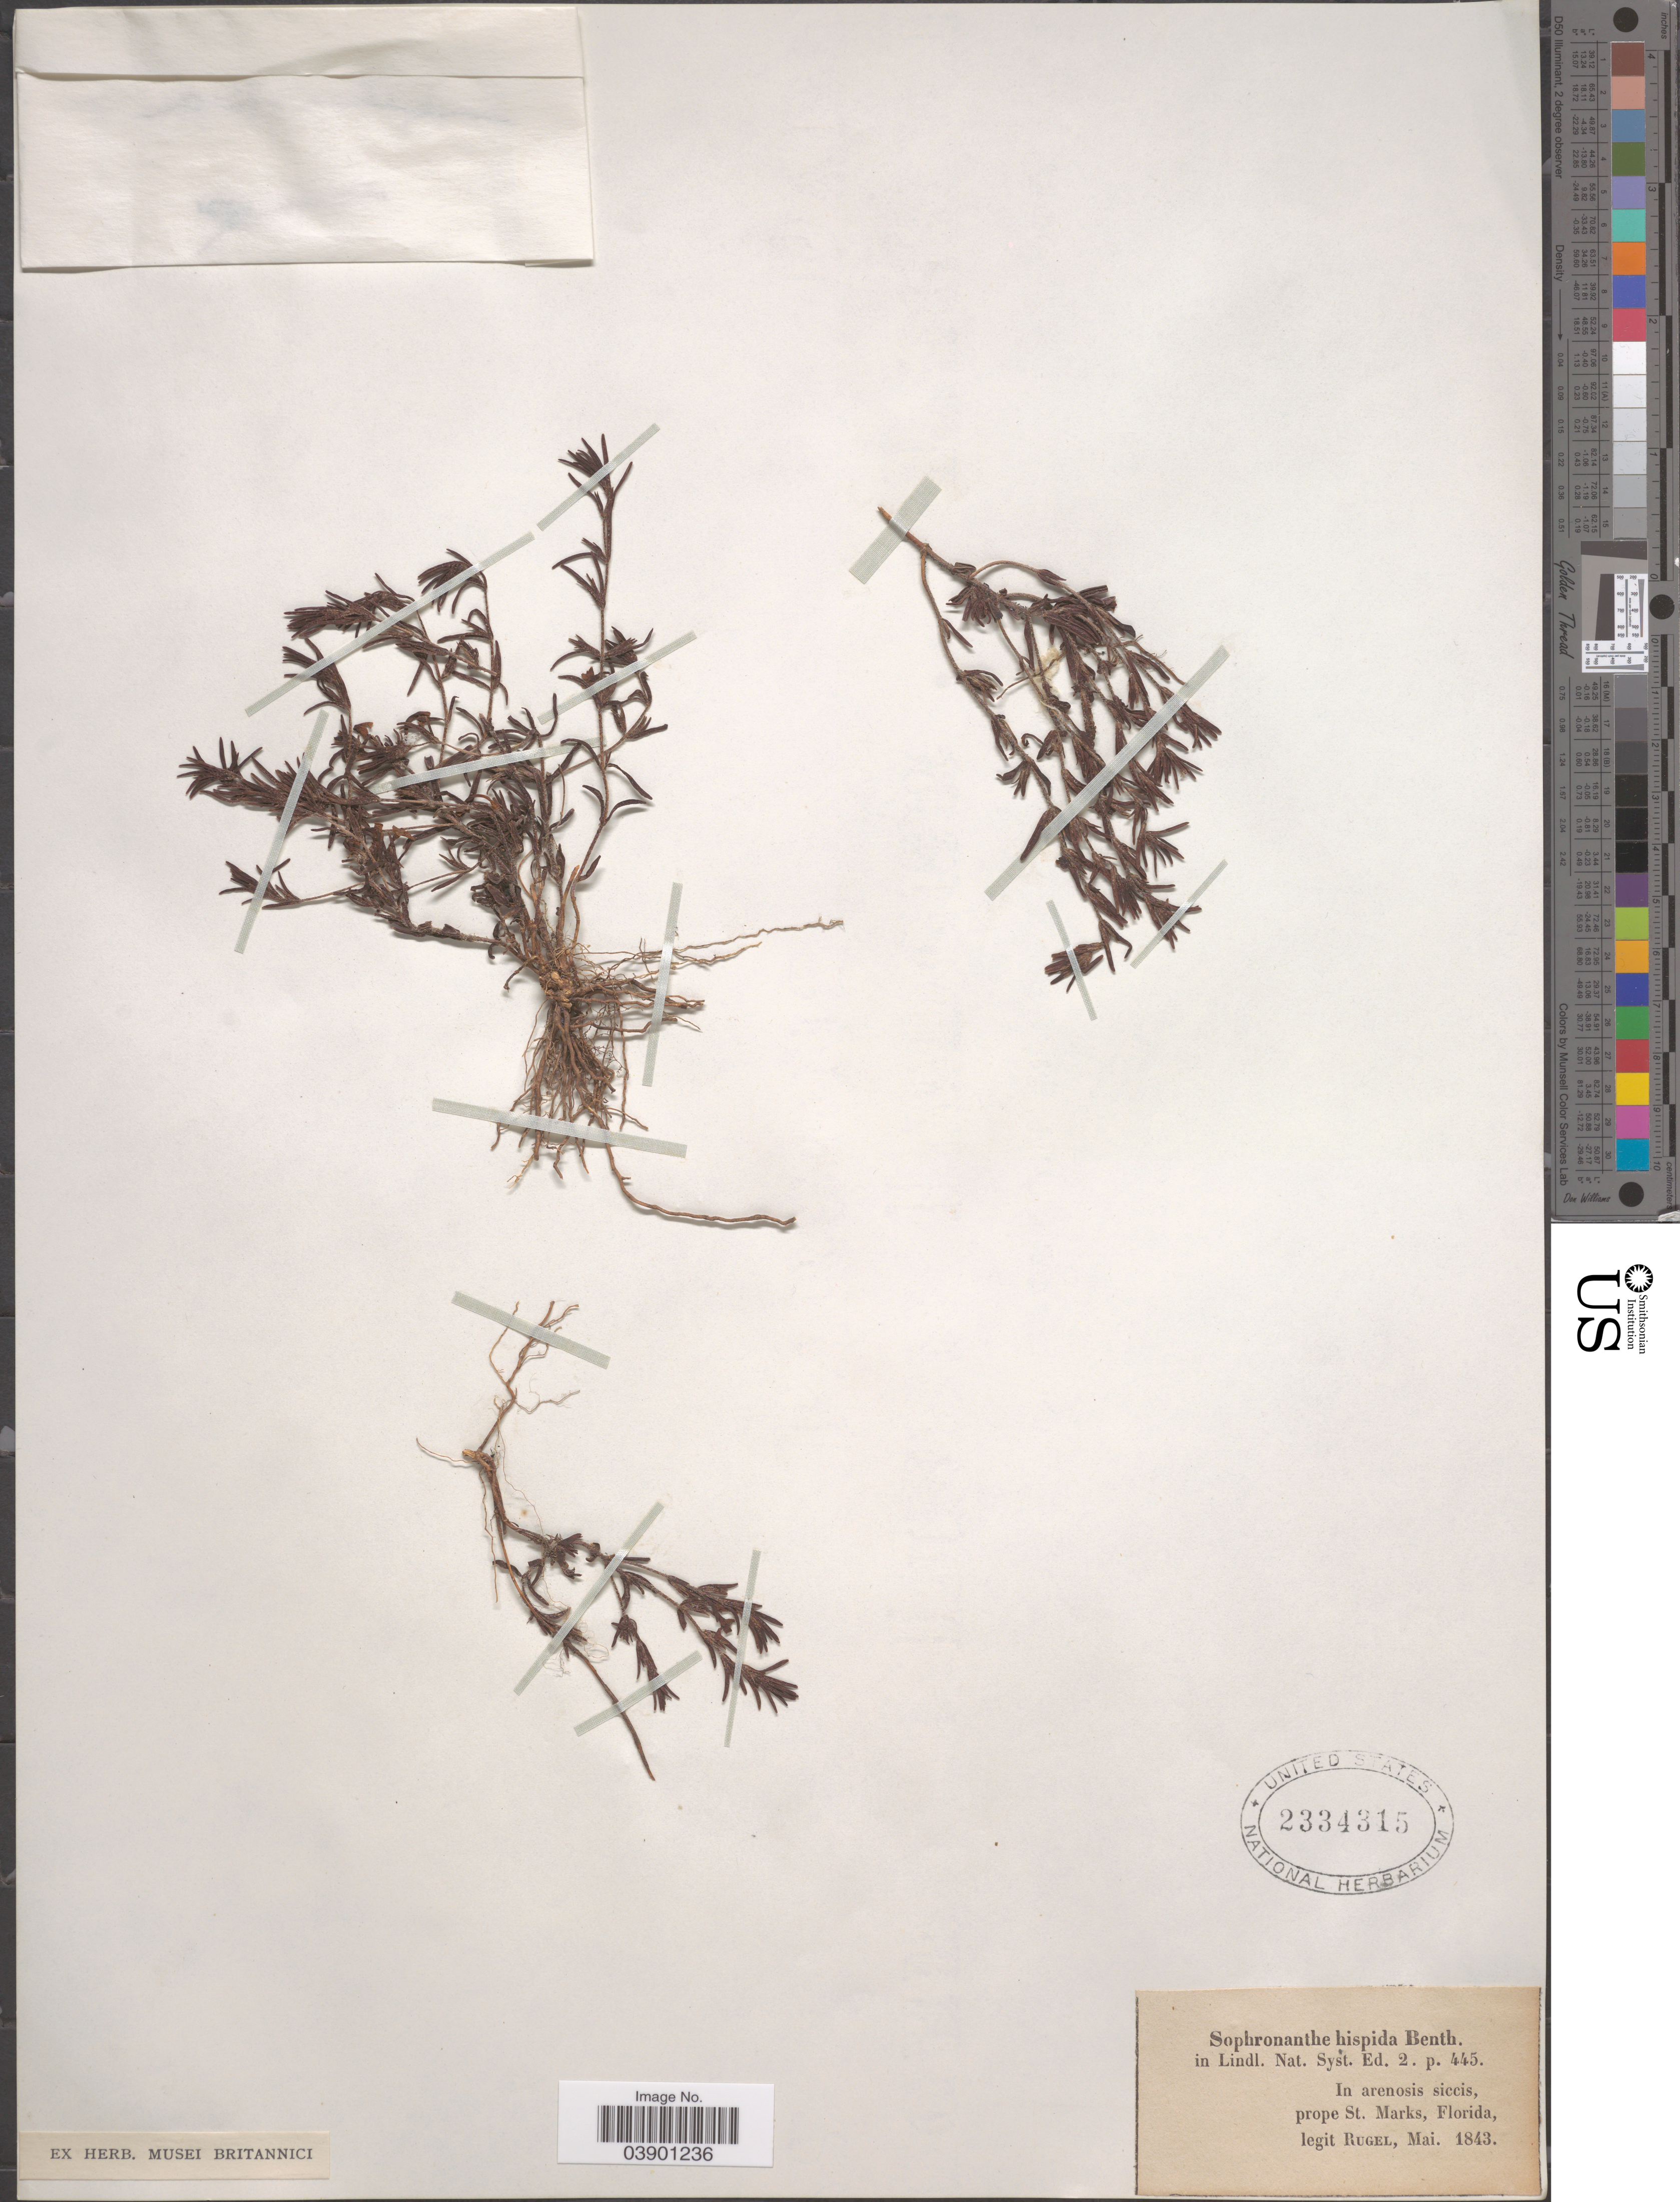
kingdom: Plantae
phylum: Tracheophyta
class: Magnoliopsida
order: Lamiales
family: Plantaginaceae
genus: Sophronanthe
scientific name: Sophronanthe hispida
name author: Benth. ex Lindl.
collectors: Rugel, --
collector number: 445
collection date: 1843-05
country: United States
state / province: Florida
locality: In arenosis siccis, prope St. Marks.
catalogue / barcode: US 2334315